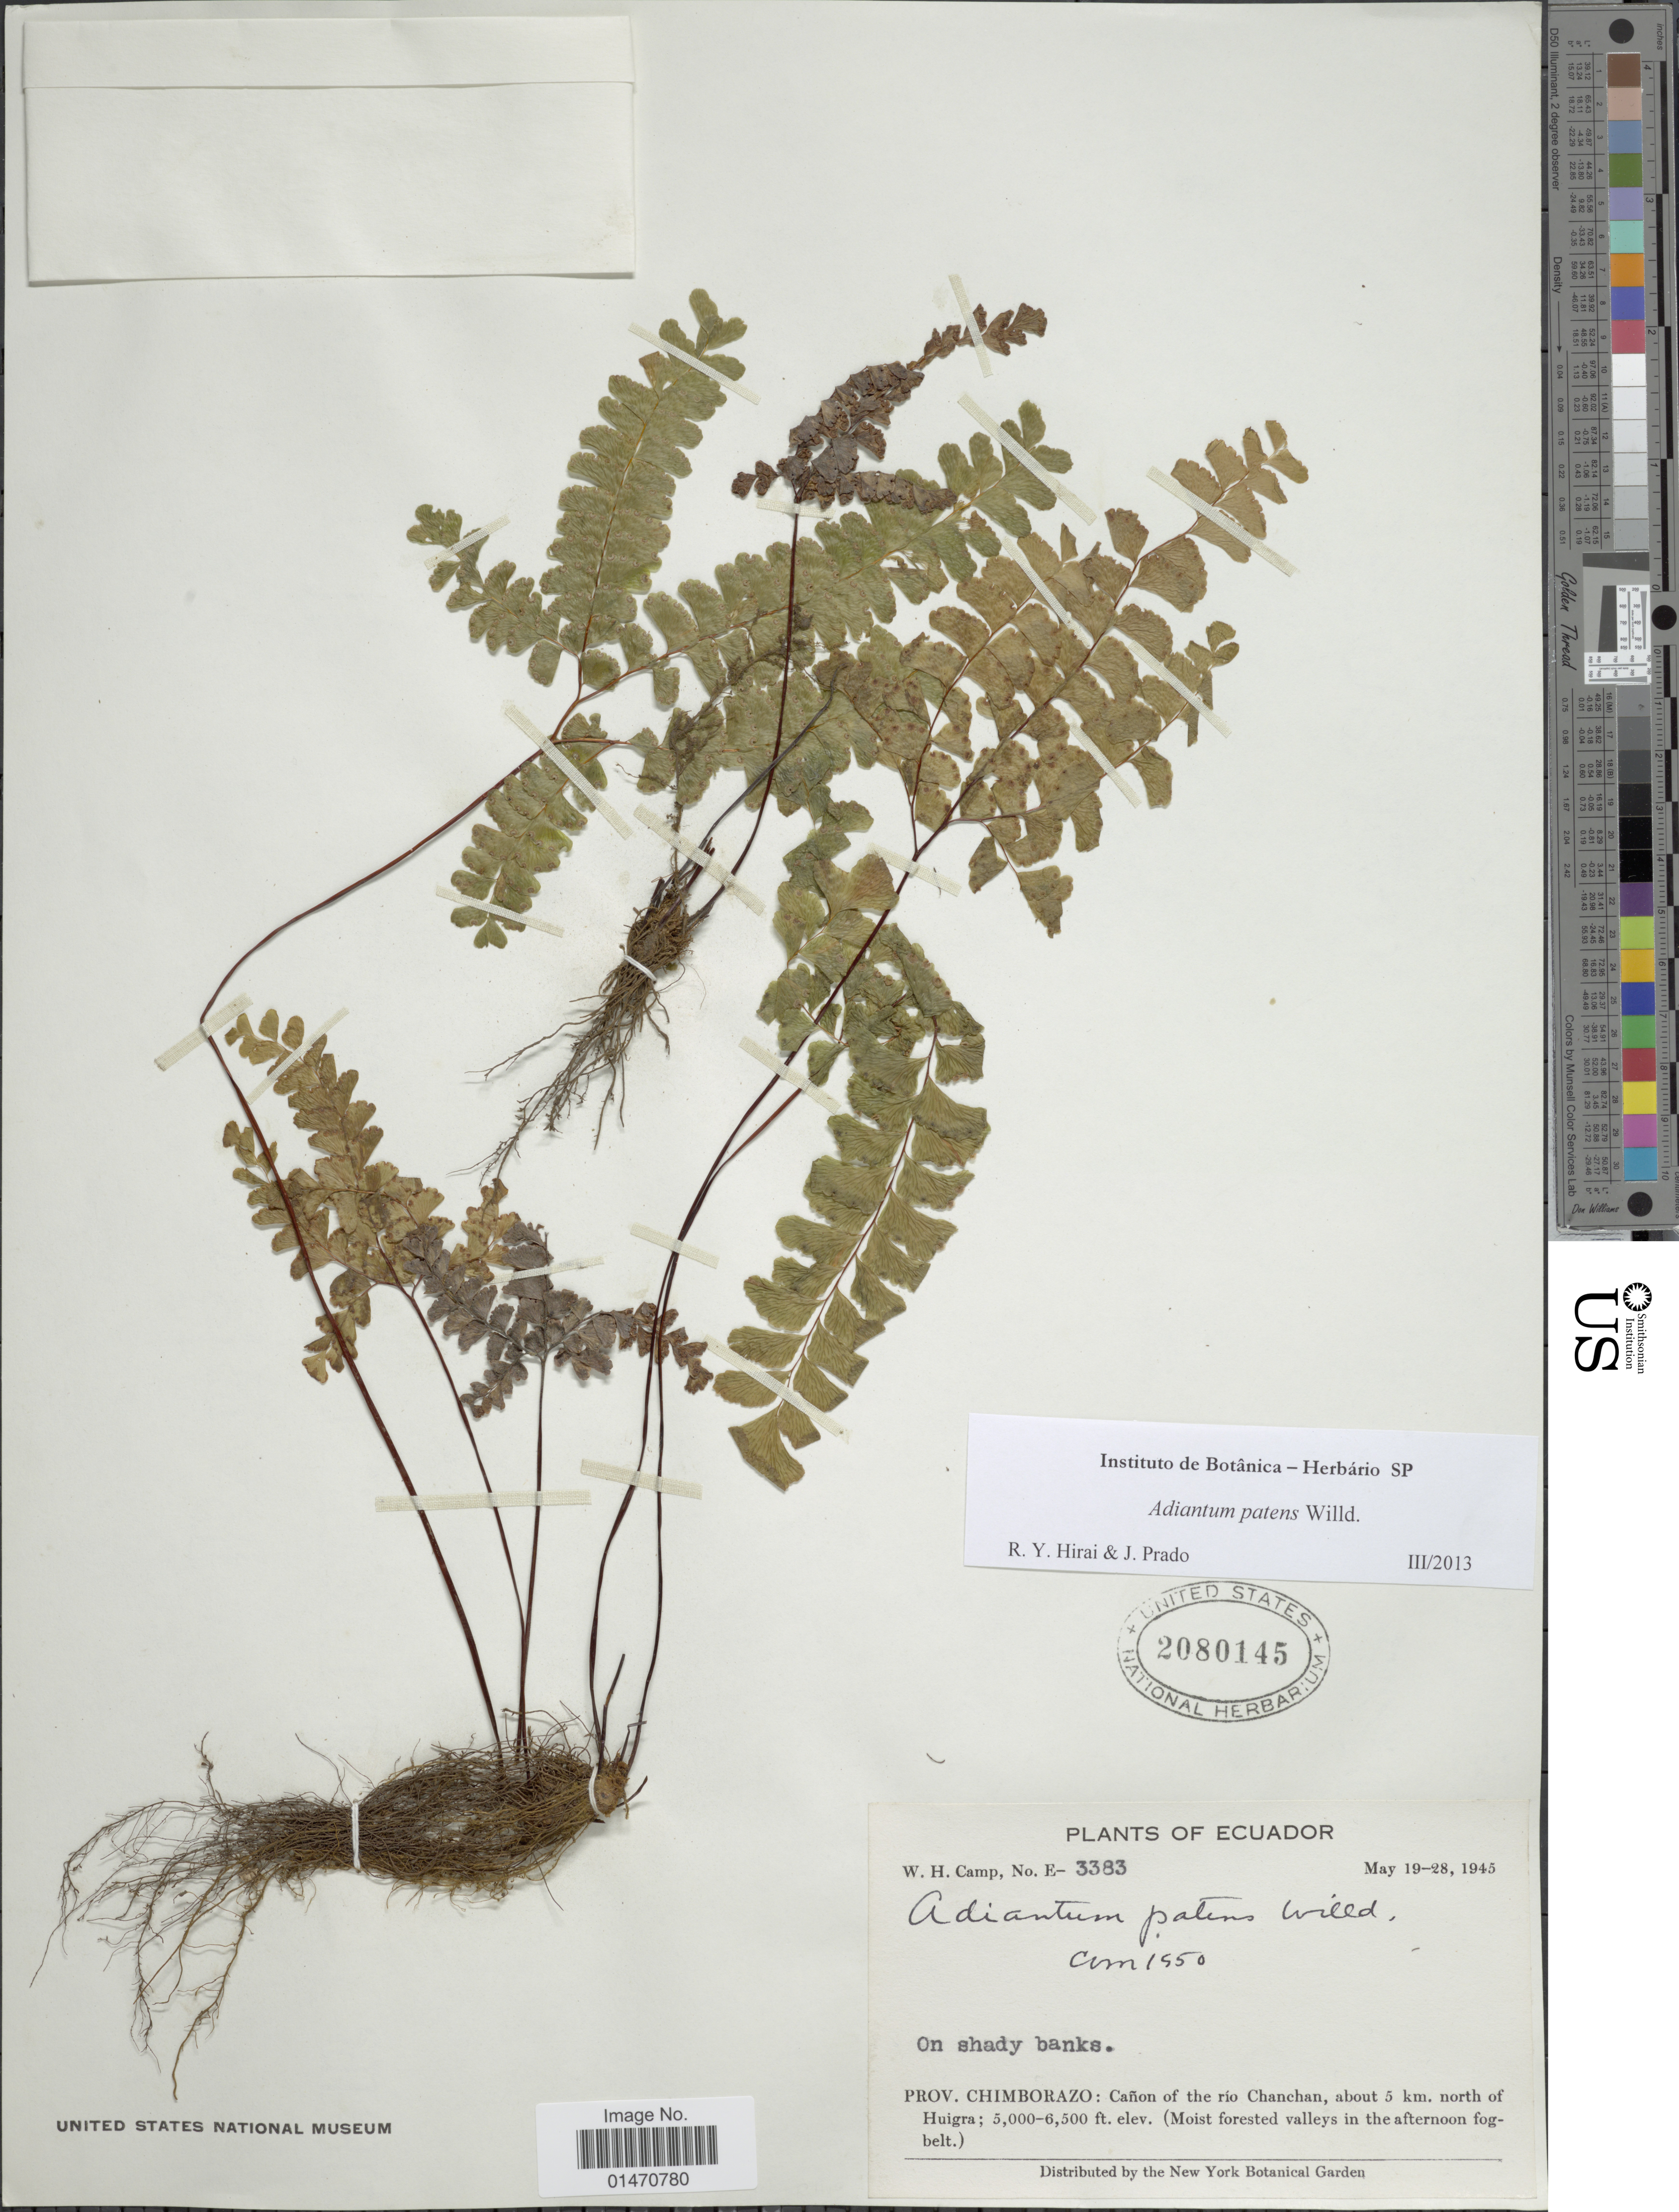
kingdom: Plantae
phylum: Tracheophyta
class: Polypodiopsida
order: Polypodiales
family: Pteridaceae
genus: Adiantum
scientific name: Adiantum patens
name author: Willd.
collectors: W. H. Camp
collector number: E-3383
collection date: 1945-05-19/1945-05-28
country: Ecuador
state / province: Chimborazo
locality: Prov. Chimborazo: Canon of the rio Chanchan, about 5km north of Huigra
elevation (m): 1524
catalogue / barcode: US 2080145